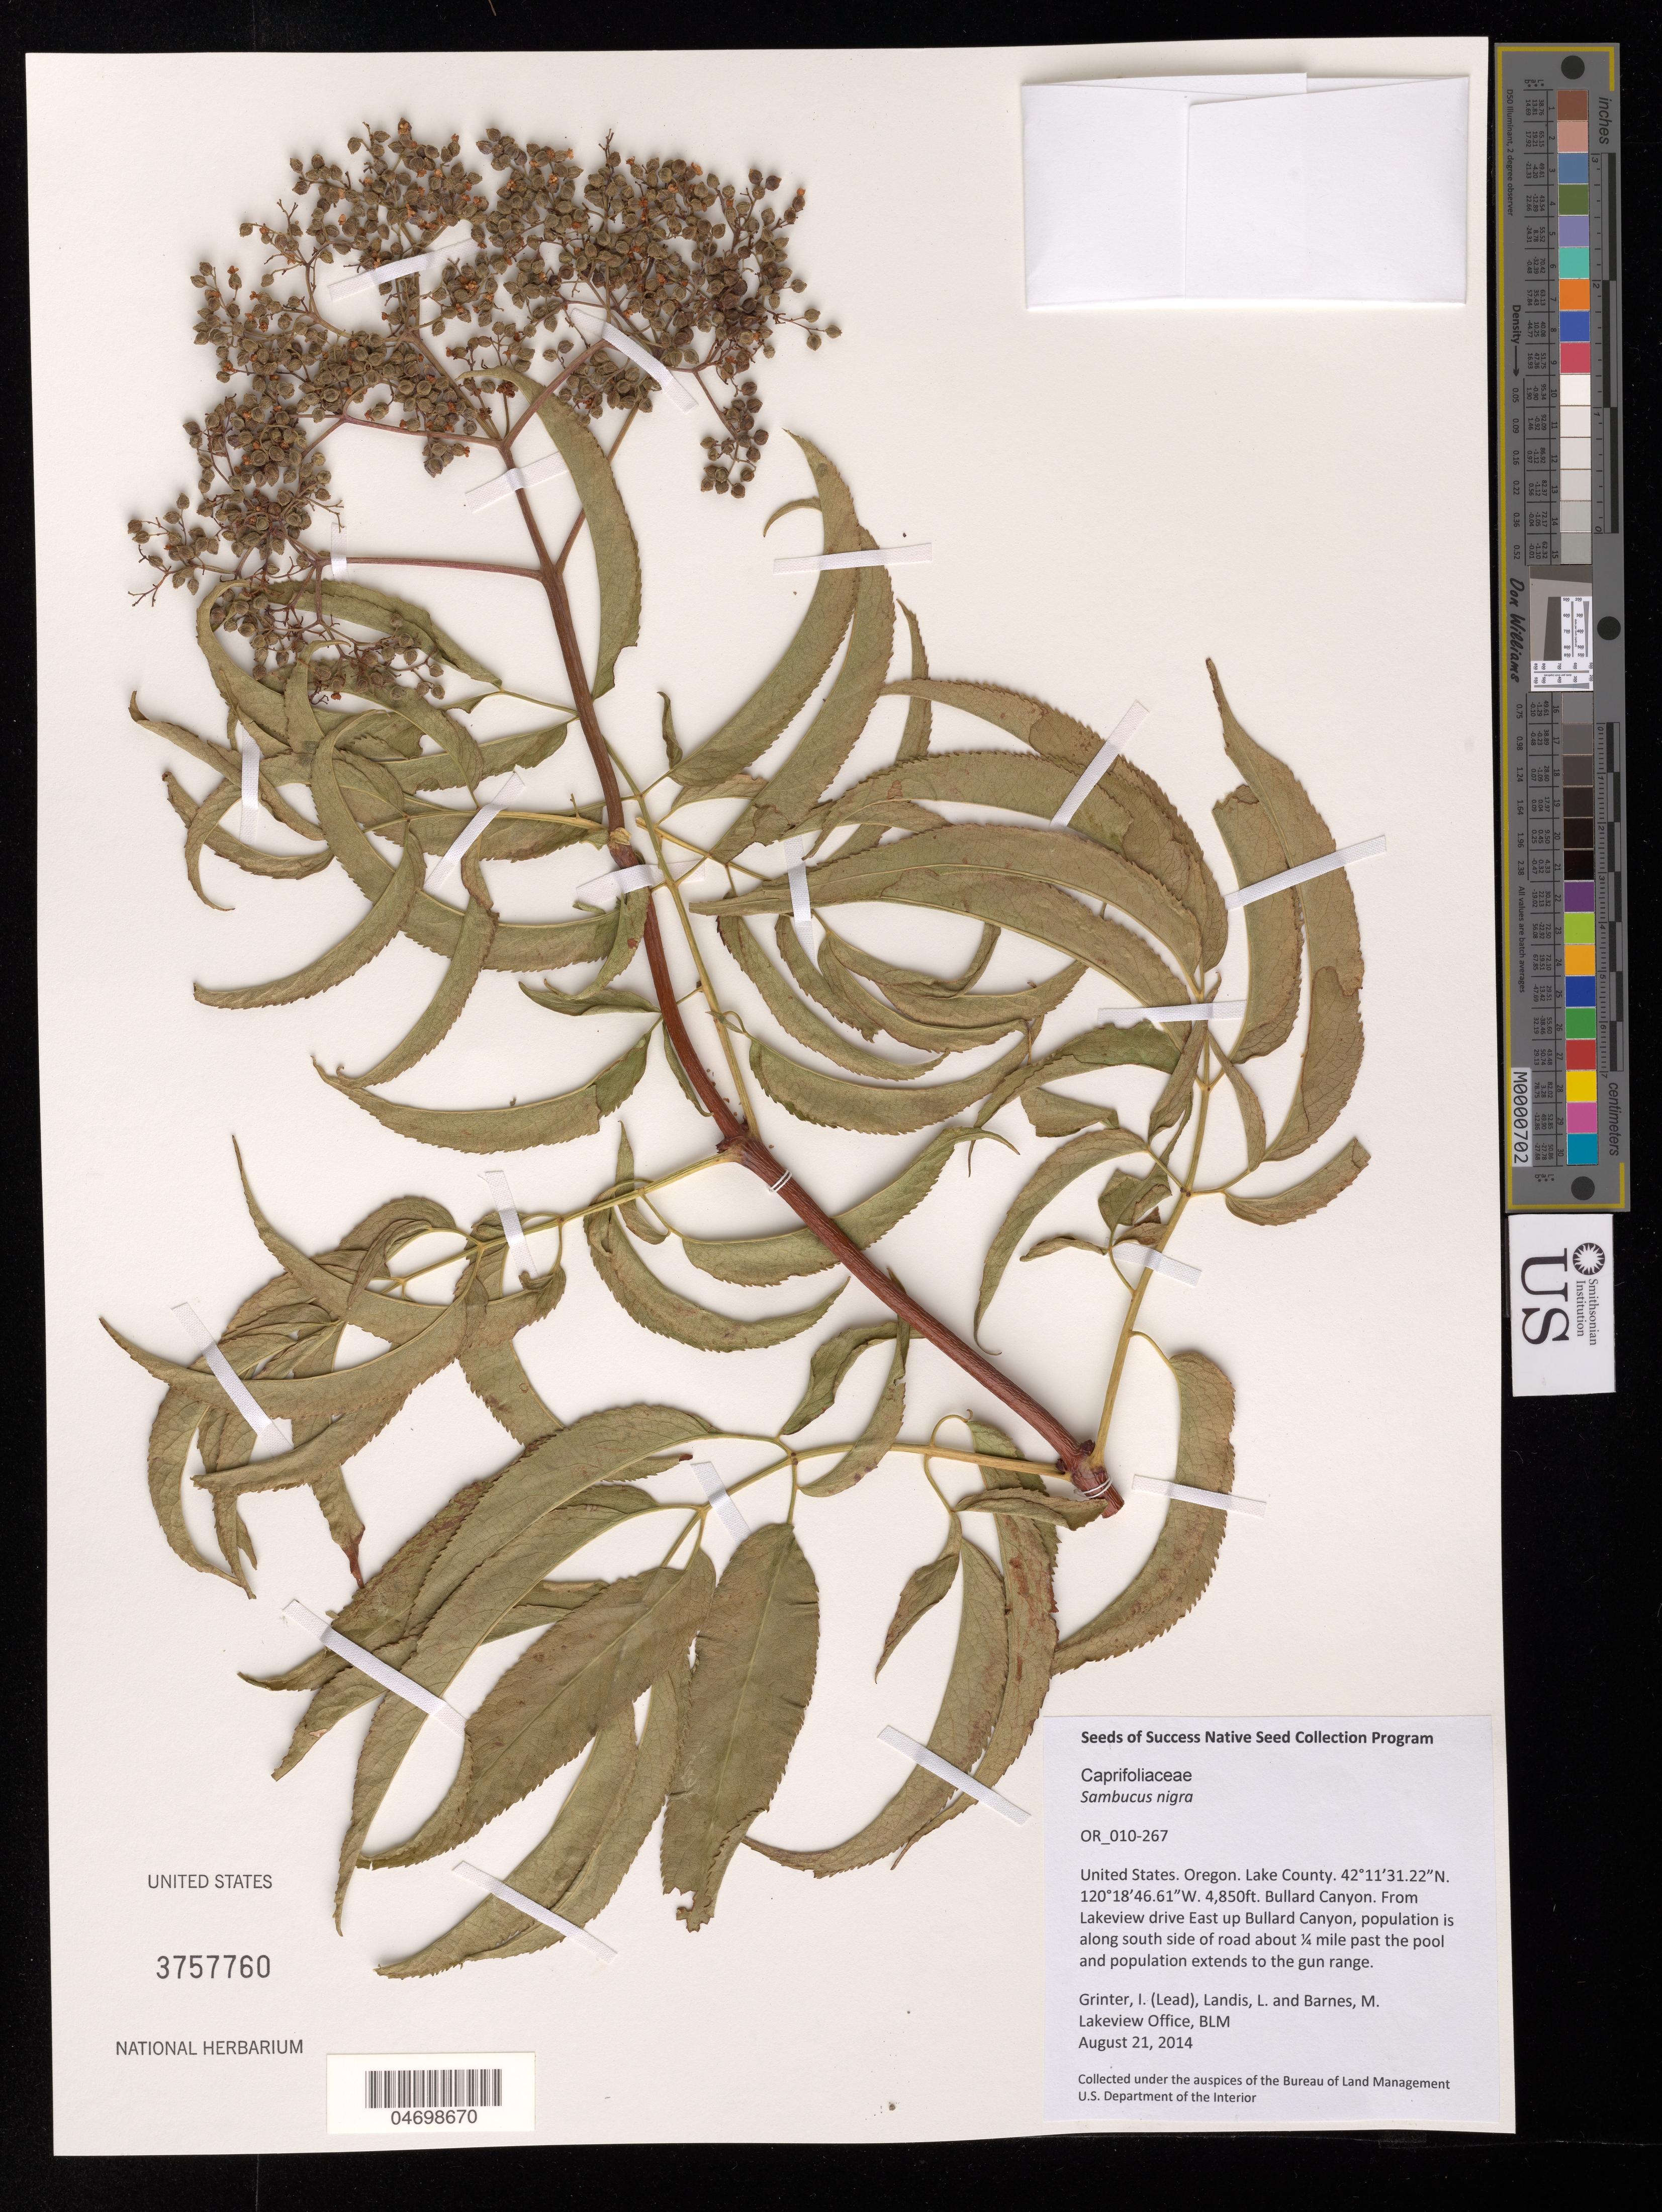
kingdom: Plantae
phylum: Tracheophyta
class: Magnoliopsida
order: Dipsacales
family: Viburnaceae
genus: Sambucus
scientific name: Sambucus nigra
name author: L.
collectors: I. Grinter, L. Landis & M. Barnes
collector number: OR010-267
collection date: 2014-08-21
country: United States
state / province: Oregon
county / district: Lake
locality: Bullard Canyon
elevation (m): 1478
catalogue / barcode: US 3757760